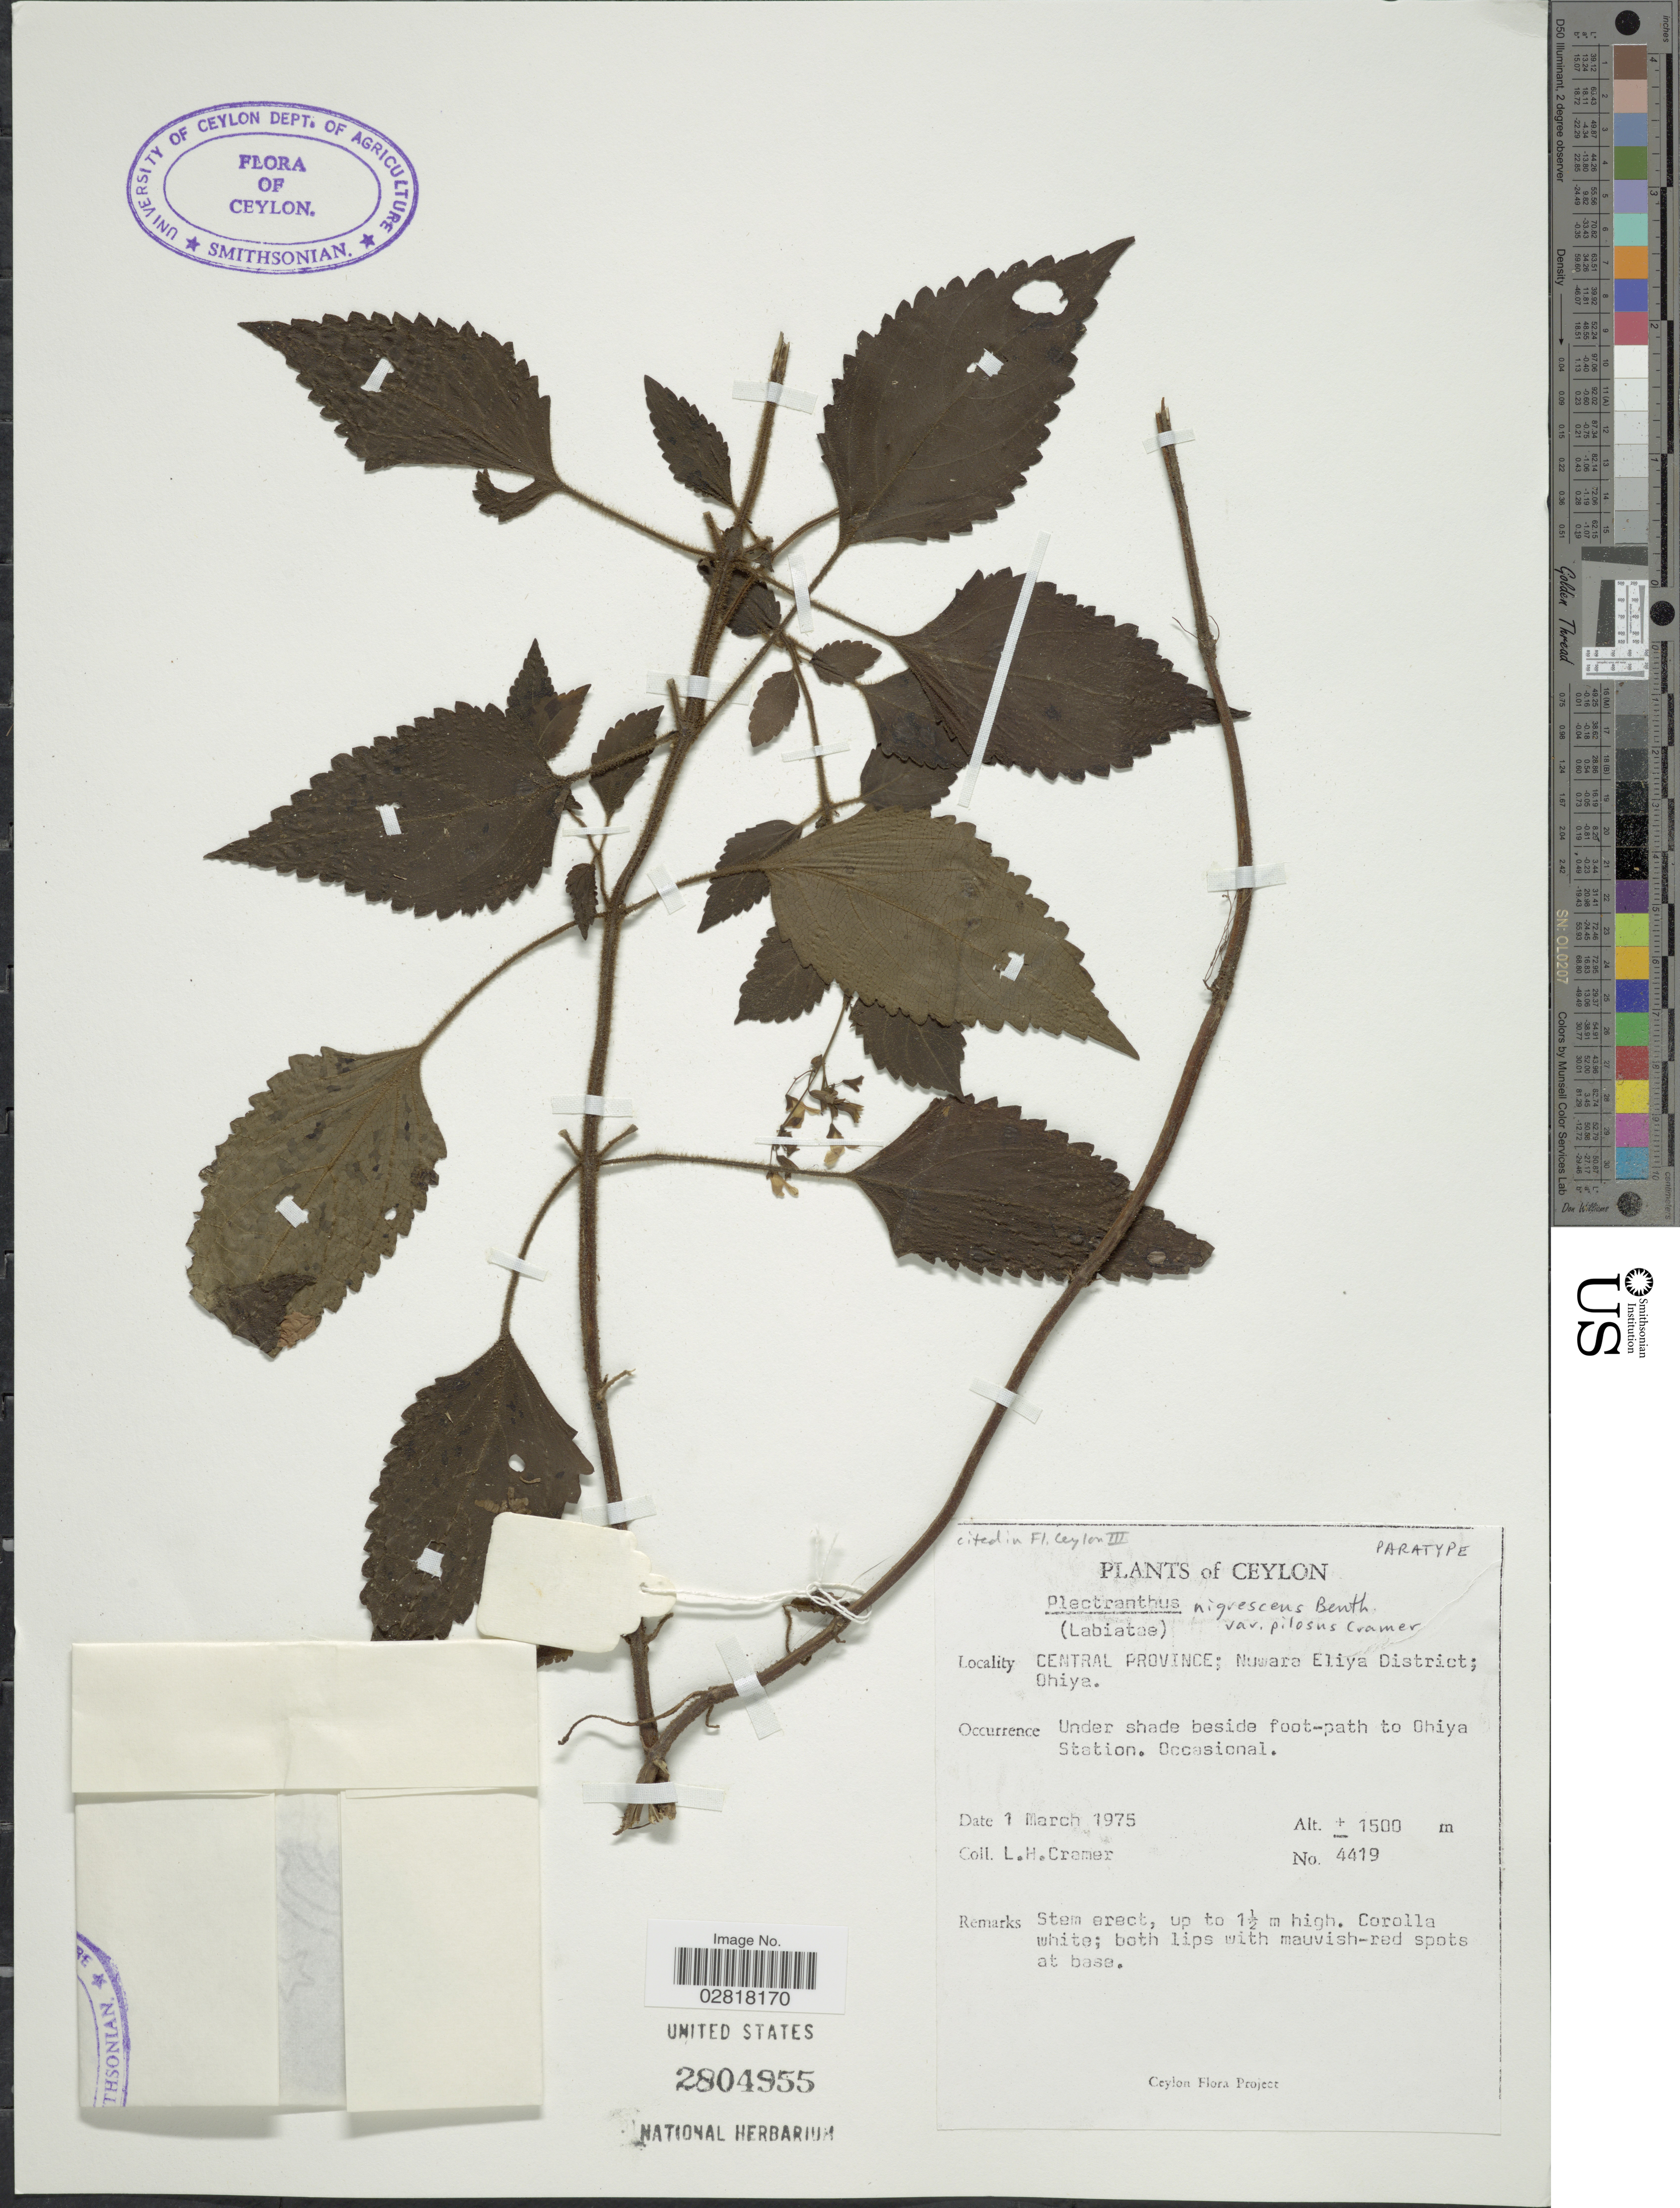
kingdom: Plantae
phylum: Tracheophyta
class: Magnoliopsida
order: Lamiales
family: Lamiaceae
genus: Plectranthus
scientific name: Plectranthus nigrescens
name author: Benth.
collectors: L. H. Cramer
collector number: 4419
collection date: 1975-03-01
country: Sri Lanka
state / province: Central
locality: Ceylon, Nuwara Eliya District; Ohiya, beside foot-path to Ohiya Station.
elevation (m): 1500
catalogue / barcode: US 2804955